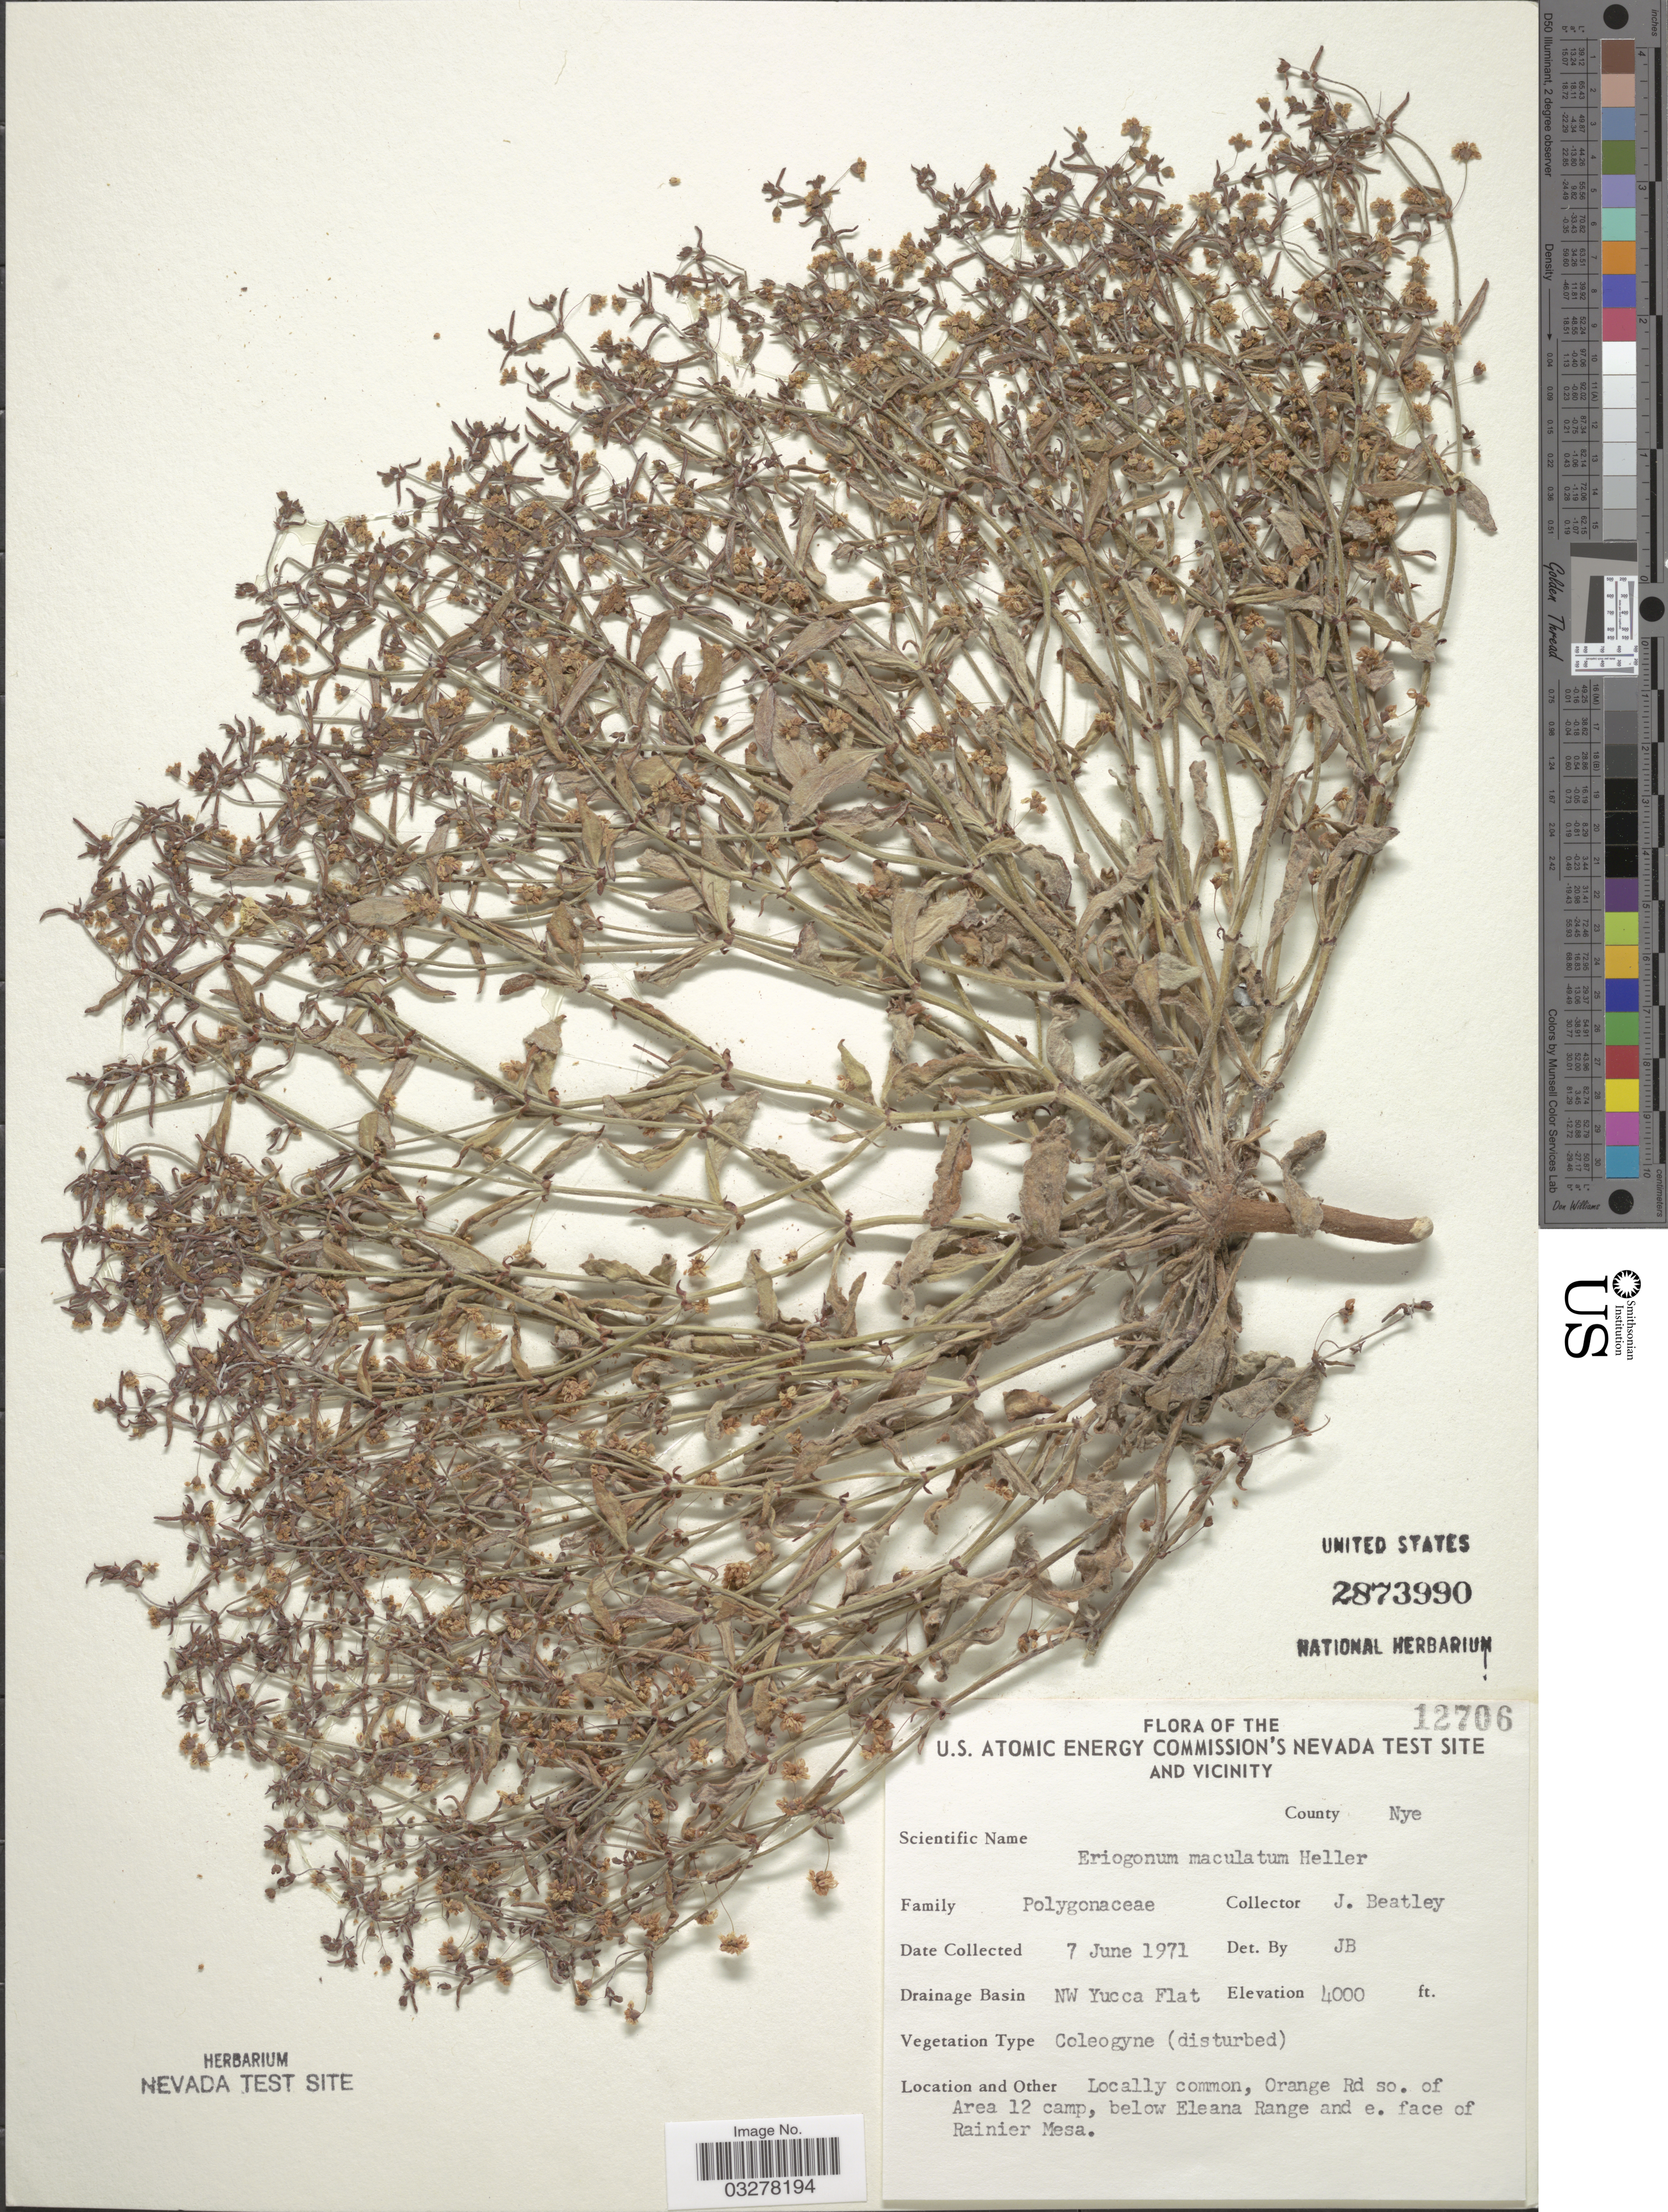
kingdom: Plantae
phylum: Tracheophyta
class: Magnoliopsida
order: Caryophyllales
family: Polygonaceae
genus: Eriogonum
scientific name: Eriogonum maculatum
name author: A. Heller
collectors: J. C. Beatley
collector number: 12706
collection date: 1971-06-07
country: United States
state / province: Nevada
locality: The U.S. Atomic Energy Commission's Nevada Test Site and Vicinity. County Nye. Drainage Basin NW Yucca Flat. Orange Rd so. of Area 12 camp, below Eleana Range and e. face of Rainier Mesa.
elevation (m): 1219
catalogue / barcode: US 2873990